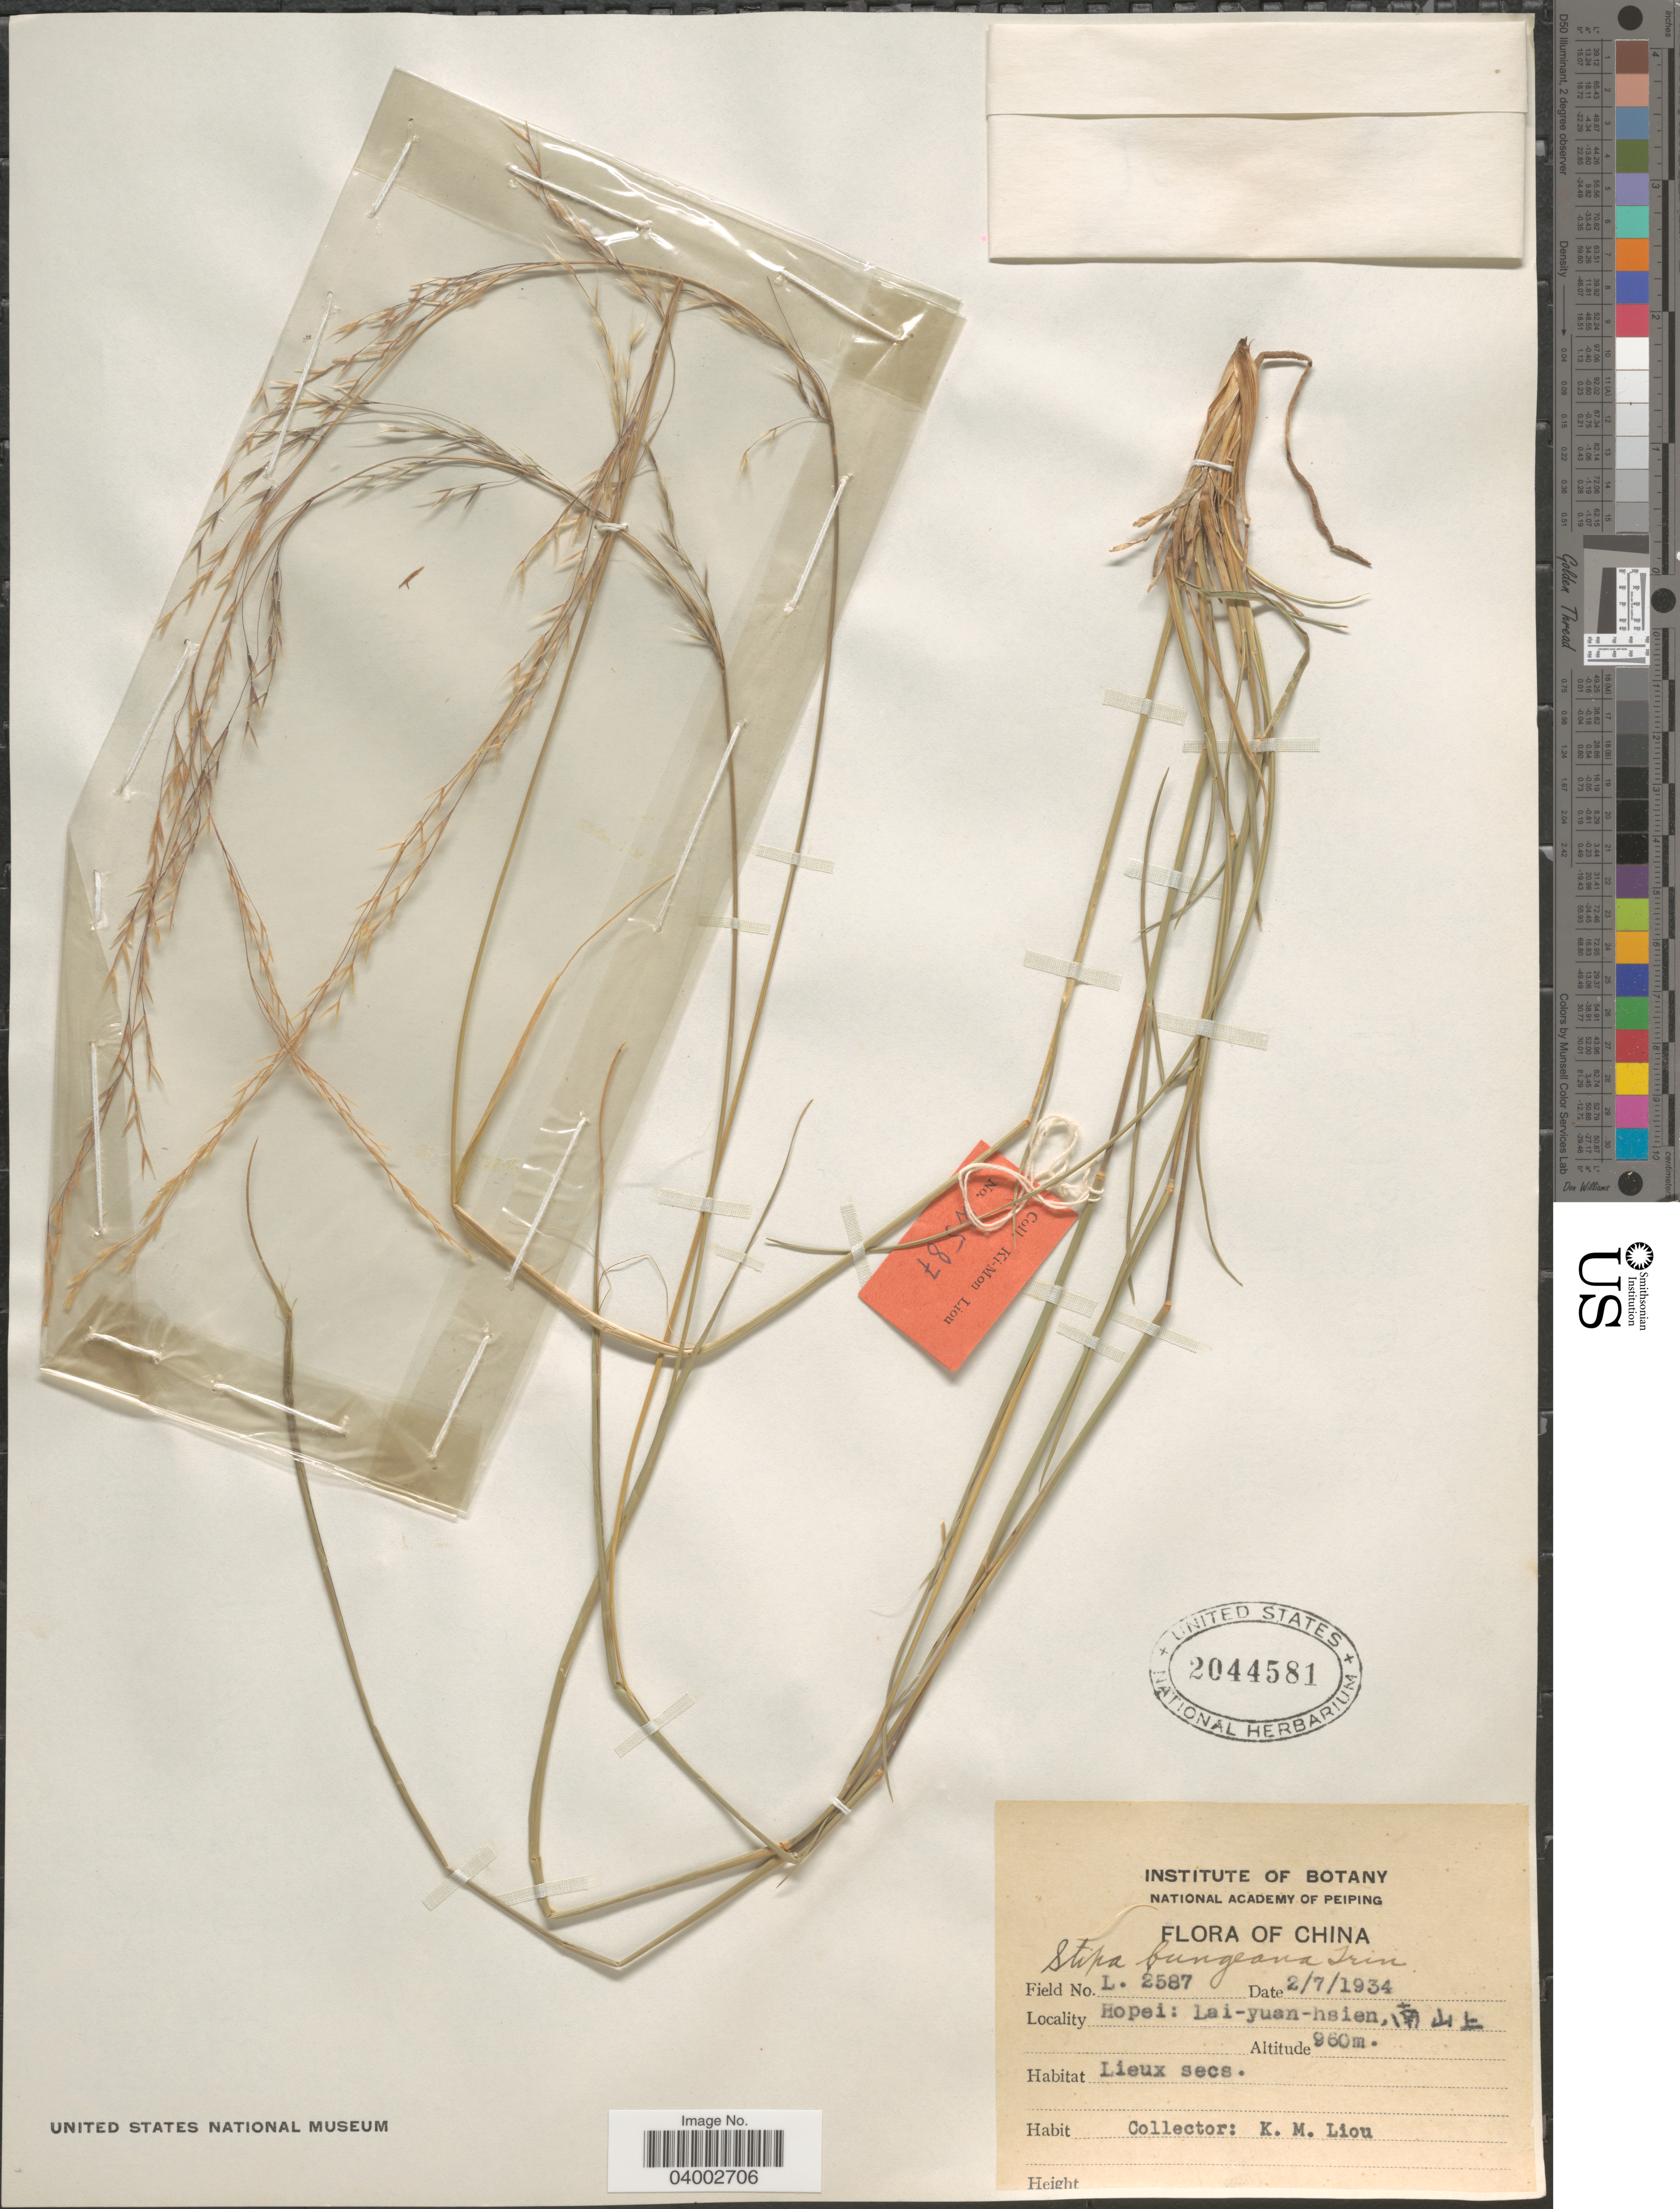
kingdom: Plantae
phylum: Tracheophyta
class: Liliopsida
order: Poales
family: Poaceae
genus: Stipa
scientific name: Stipa bungeana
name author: Trin.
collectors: K. M. Liou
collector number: L 2587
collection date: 1934-07-02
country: China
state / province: Hebei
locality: Hopei: Lai-yuan-hsien, X.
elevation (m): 960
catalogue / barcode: US 2044581